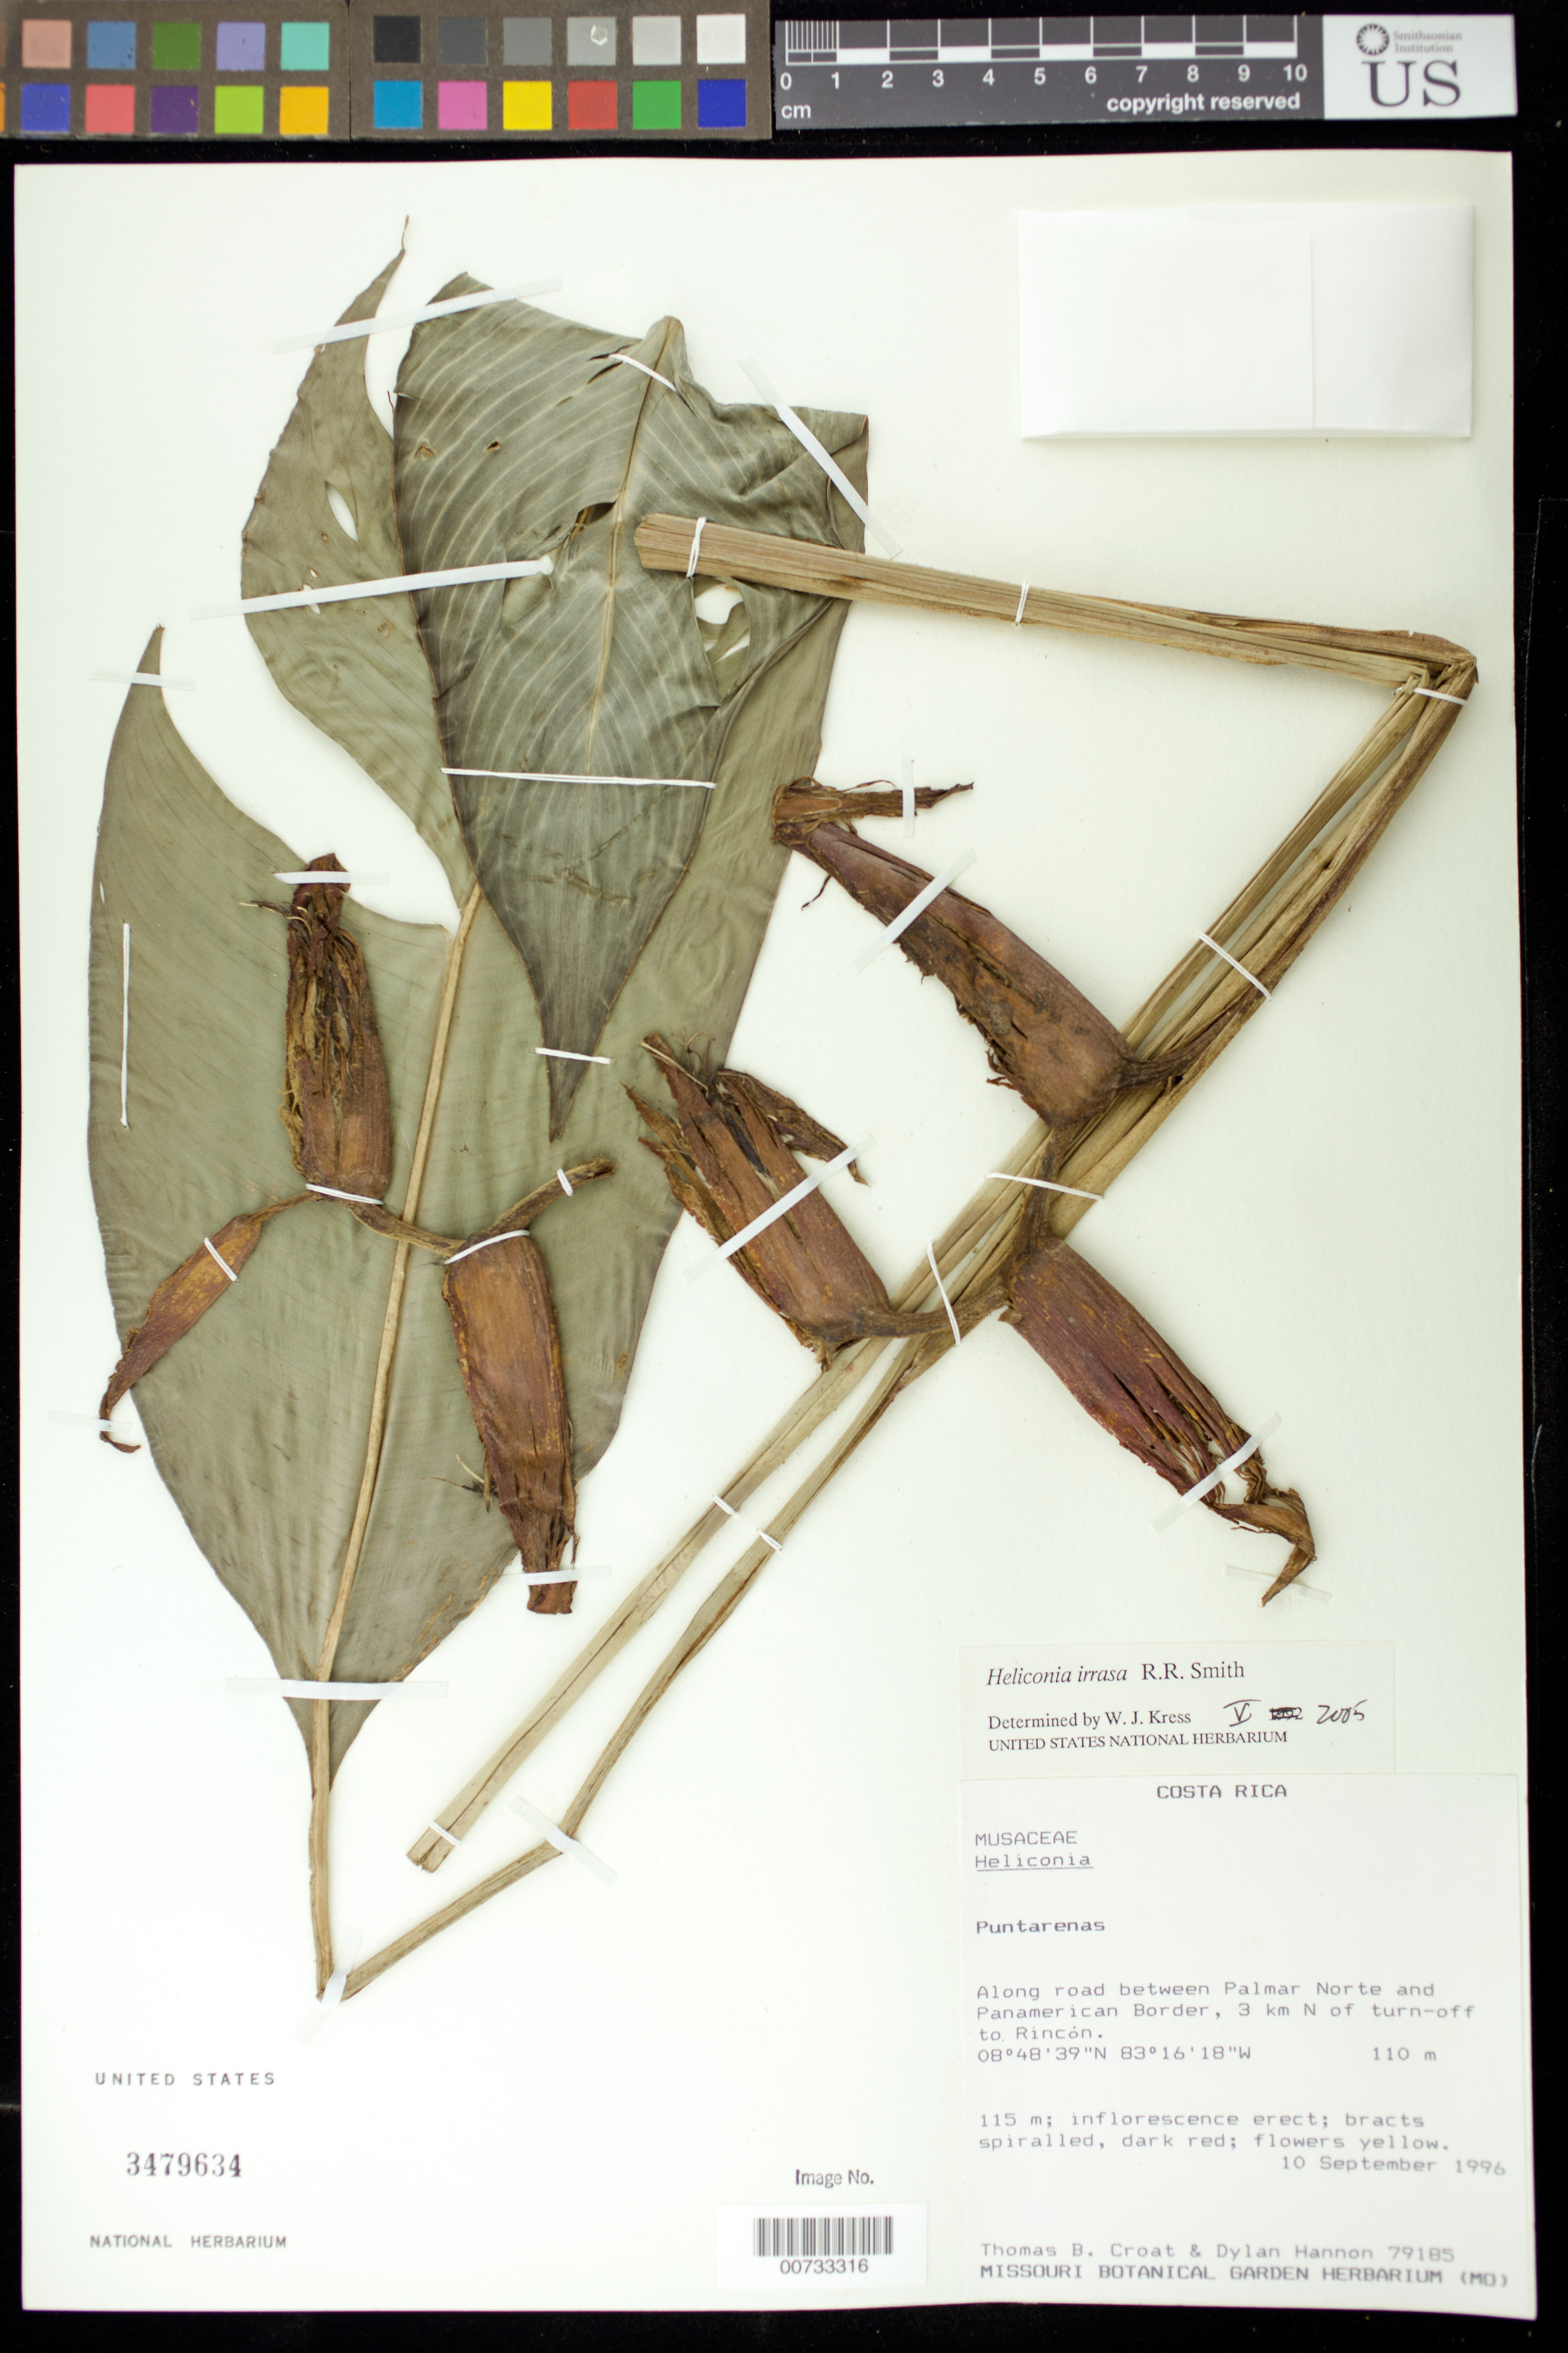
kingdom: Plantae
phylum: Tracheophyta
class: Liliopsida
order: Zingiberales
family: Heliconiaceae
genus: Heliconia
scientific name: Heliconia irrasa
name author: Lane ex R.R. Sm.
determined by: Kress, W. J., (US), Smithsonian Institution - National Museum of Natural History (UNITED STATES)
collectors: T. B. Croat & D. Hannon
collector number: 79185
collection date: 1996-09-10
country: Costa Rica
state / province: Puntarenas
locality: along road between Palmar Norte and Panamerican border, 3 km N of turn-off to Rincon.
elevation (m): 110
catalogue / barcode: US 3479634